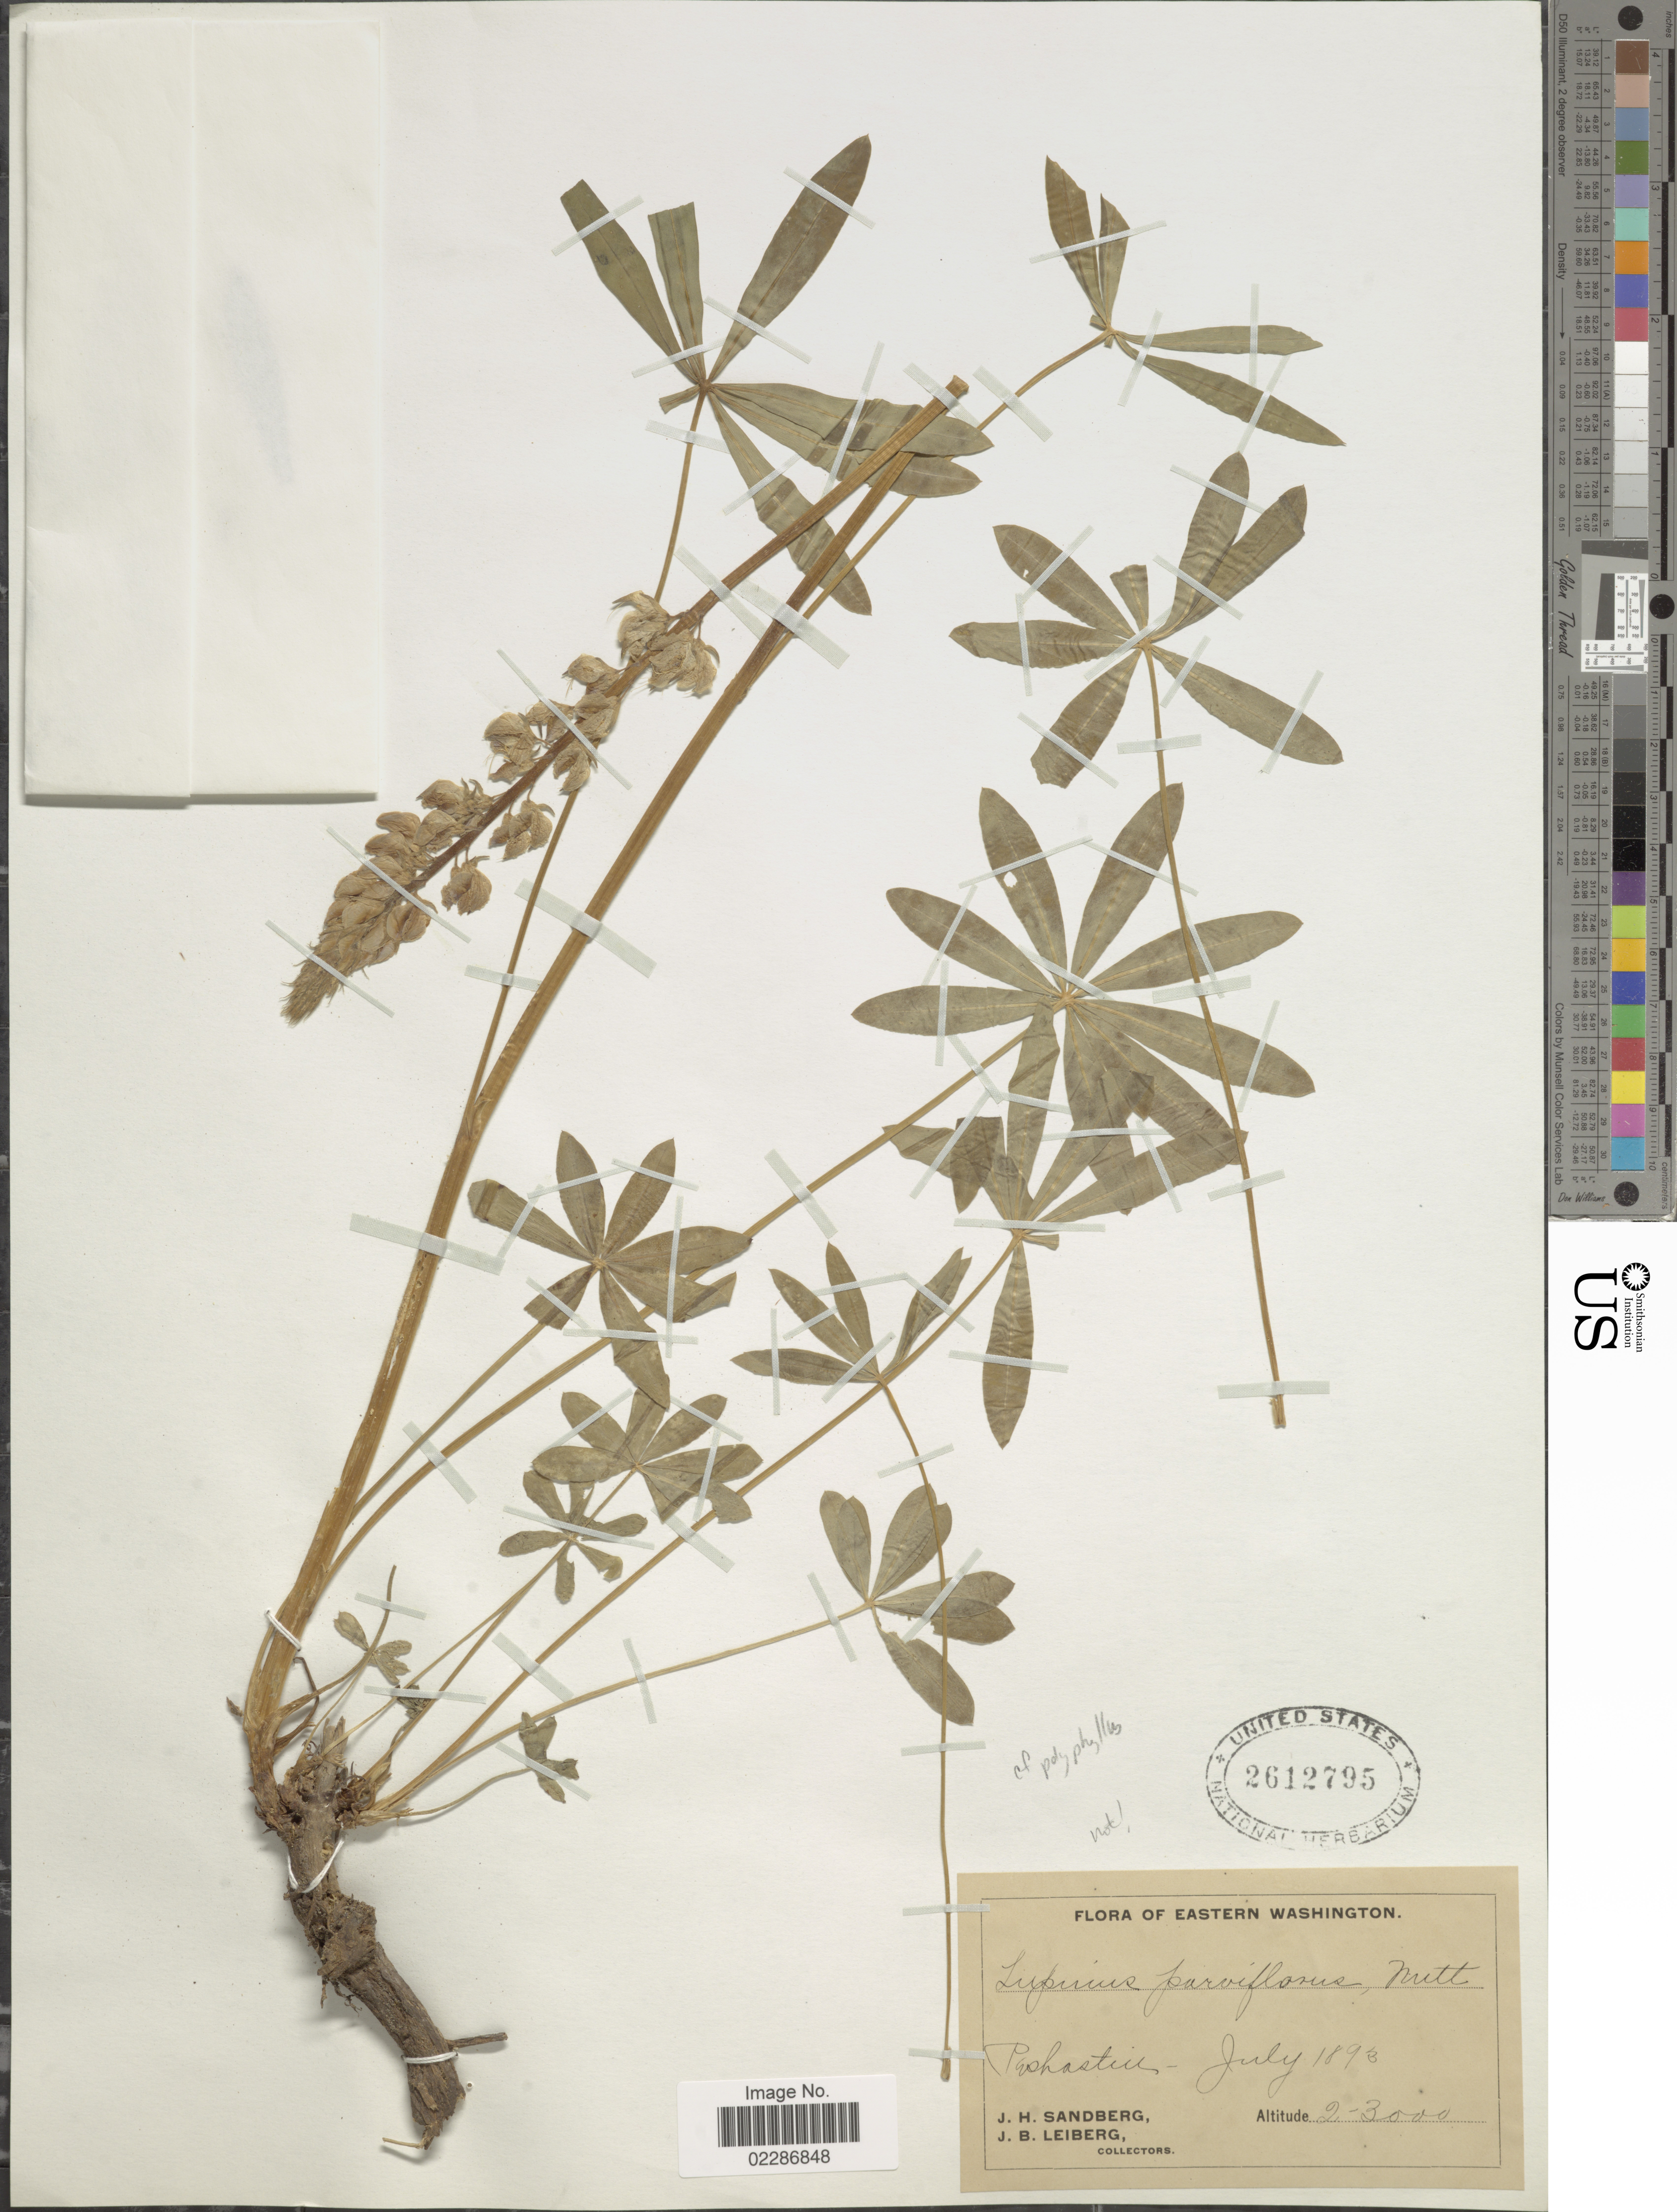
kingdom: Plantae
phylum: Tracheophyta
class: Magnoliopsida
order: Fabales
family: Fabaceae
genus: Lupinus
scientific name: Lupinus arcticus subsp. subalpinus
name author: (Piper & B.L. Rob.) D.B. Dunn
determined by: Dunn, D. B.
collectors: J. H. Sandberg & J. B. Leiberg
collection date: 1893-07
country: United States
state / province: Washington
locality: Eastern Washington, Peshastin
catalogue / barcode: US 2612795